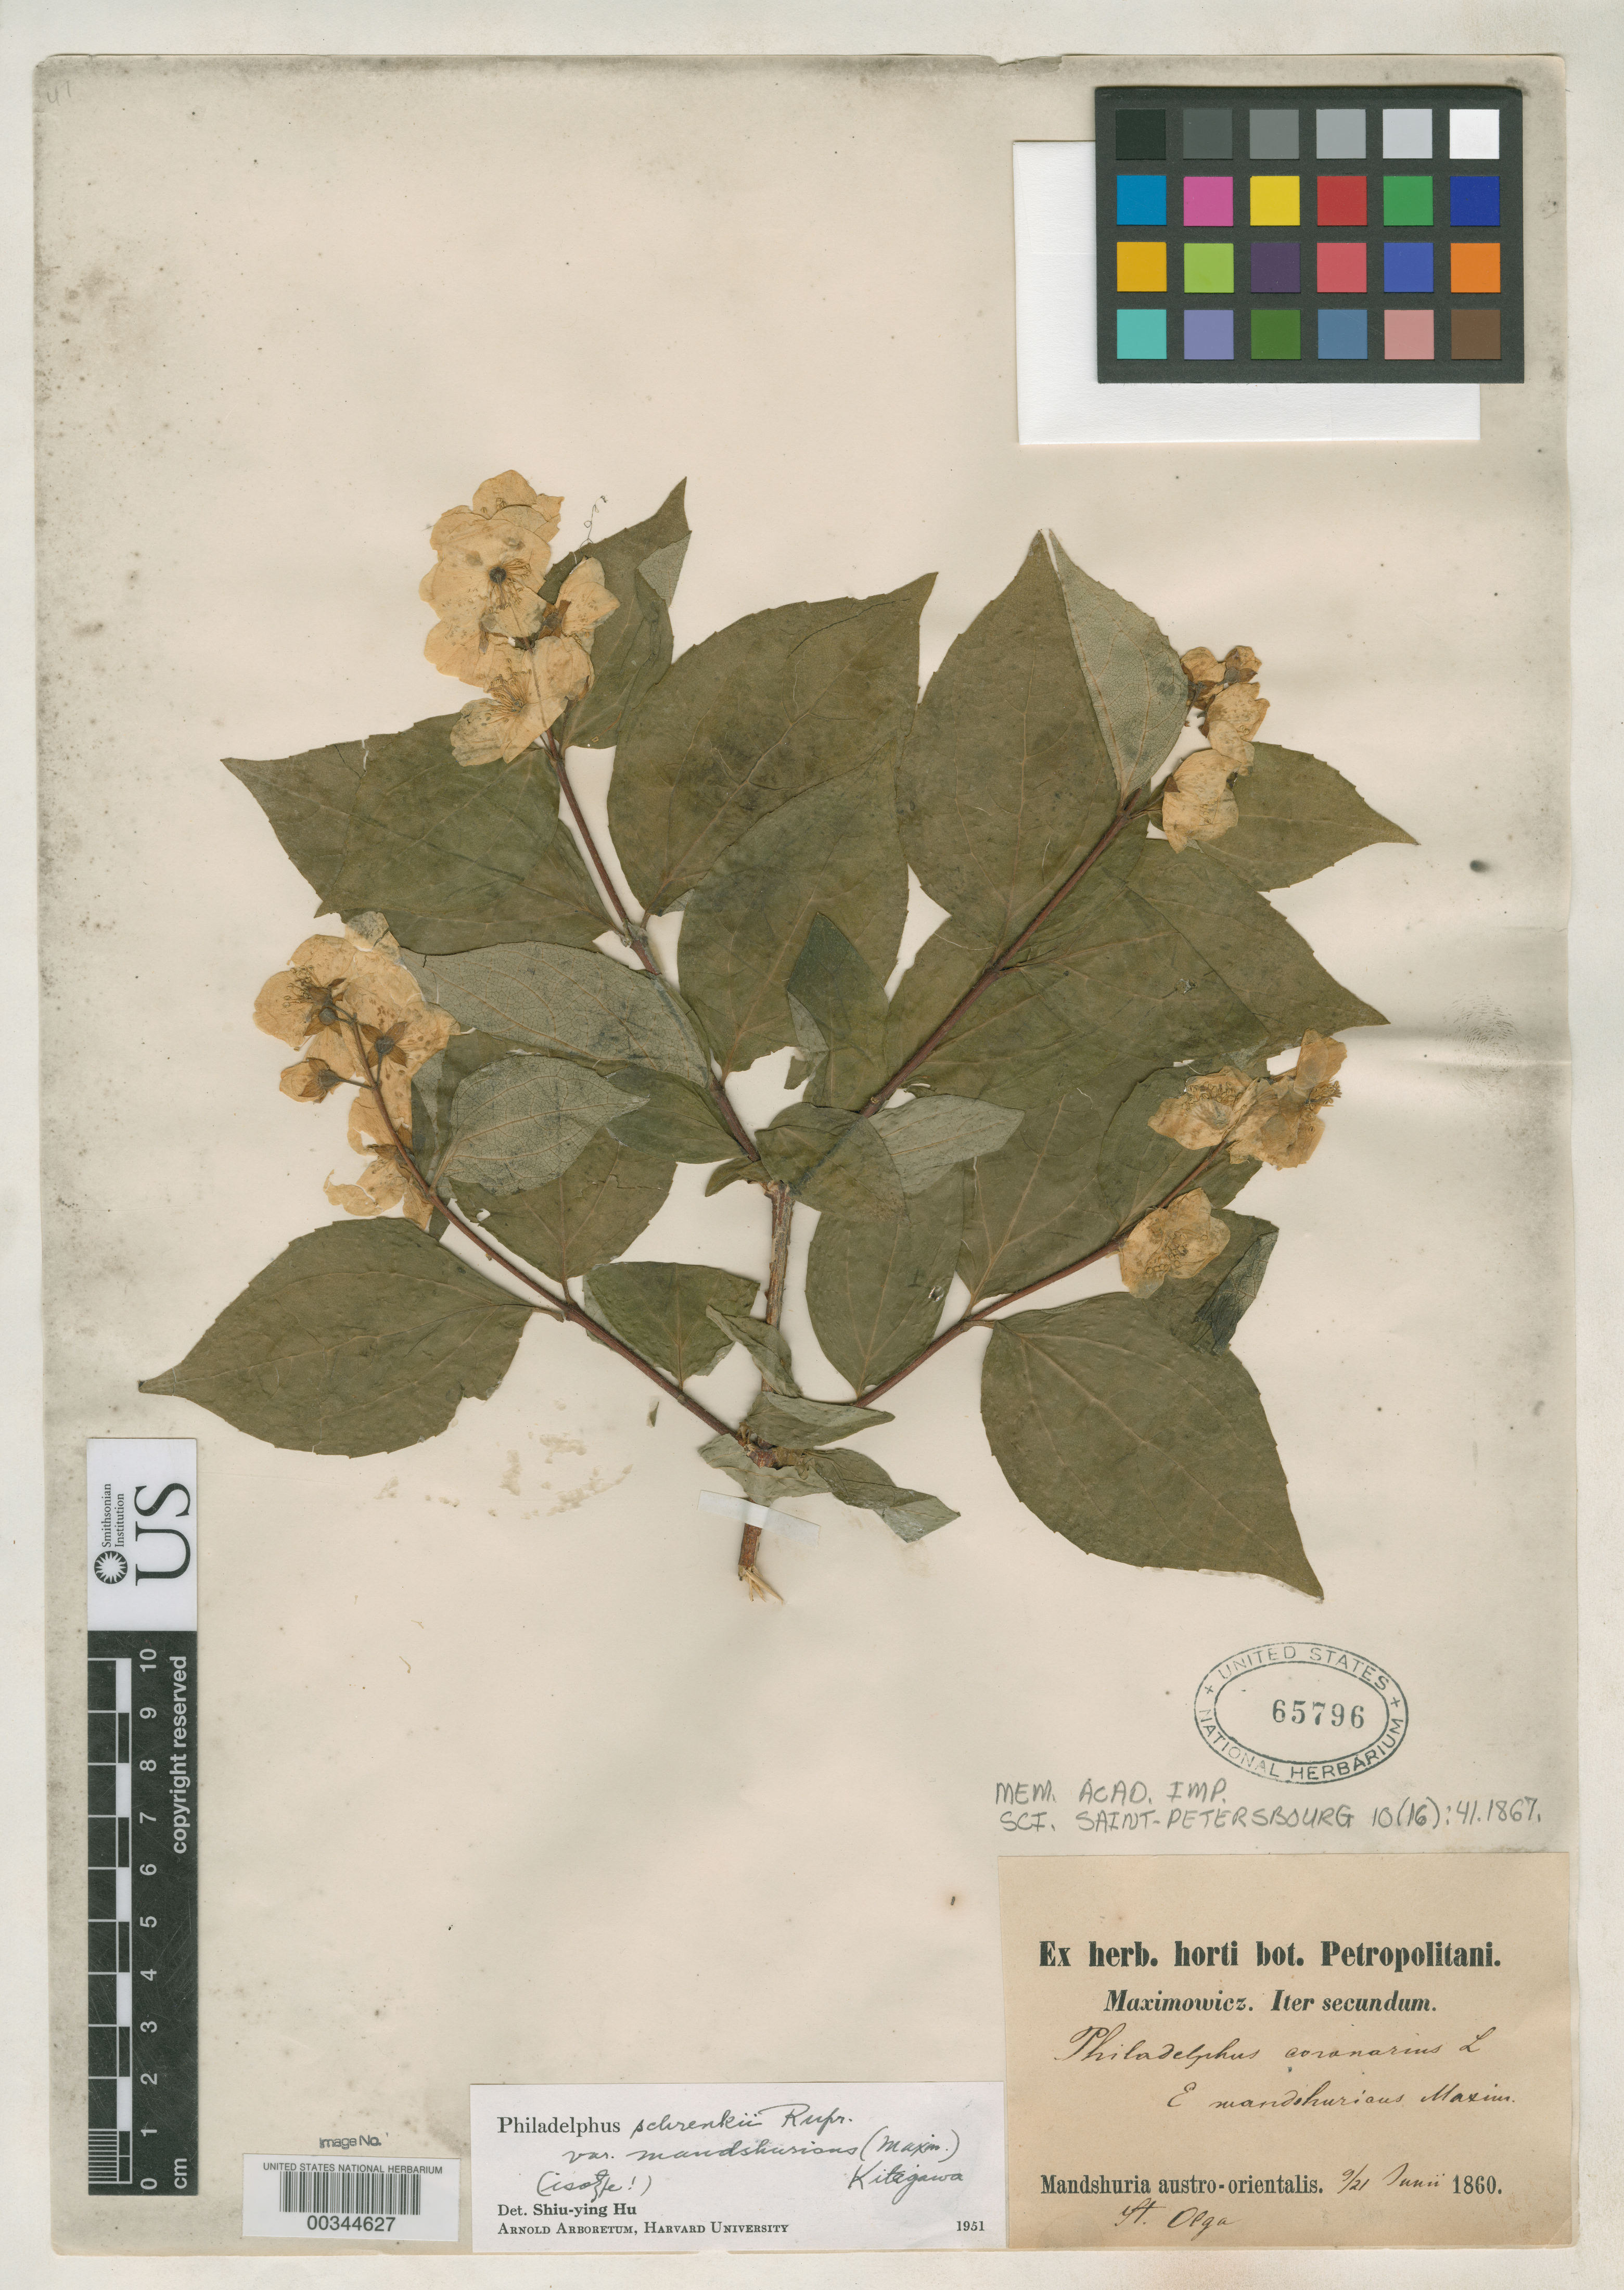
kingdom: Plantae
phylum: Tracheophyta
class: Magnoliopsida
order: Cornales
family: Hydrangeaceae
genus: Philadelphus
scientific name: Philadelphus coronarius var. mandschuricus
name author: Maxim.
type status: Isosyntype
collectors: C. J. Maximowicz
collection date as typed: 09 Jun 1860 to 21 Jun 1860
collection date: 1860-06-09/1860-06-21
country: China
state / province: Manchuria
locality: Fort Olga.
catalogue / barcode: US 65796